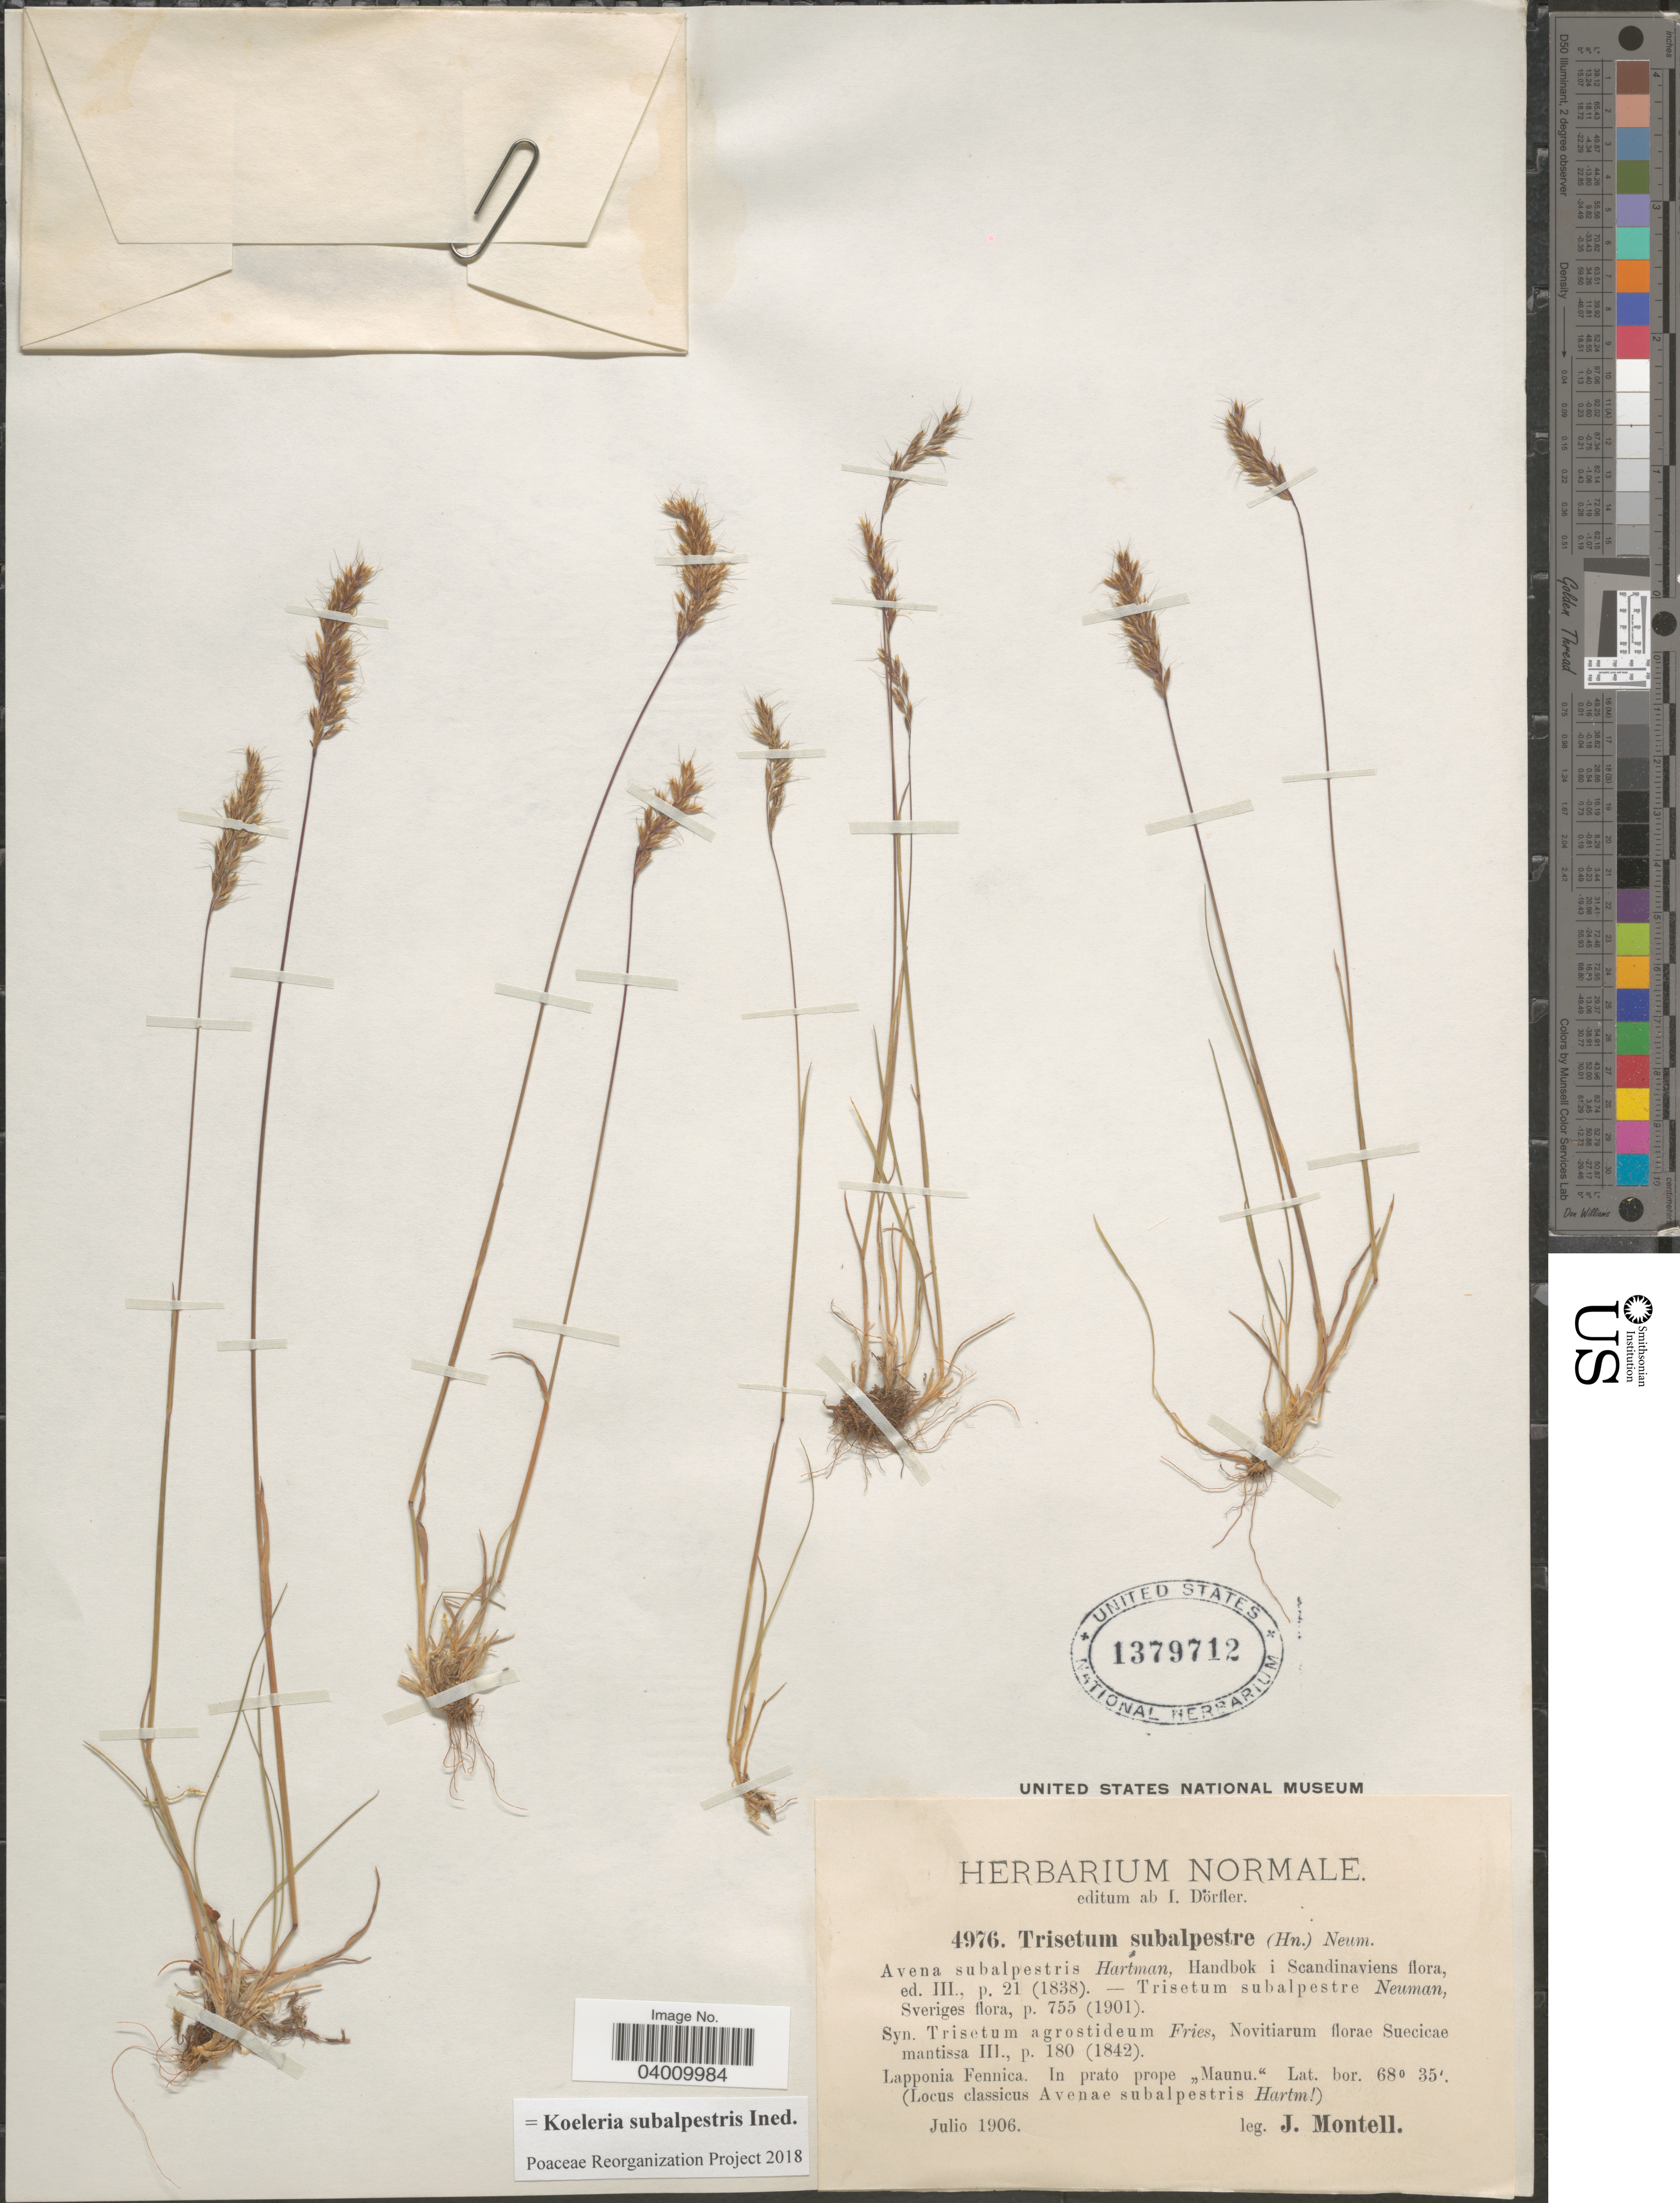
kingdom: Plantae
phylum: Tracheophyta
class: Liliopsida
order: Poales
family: Poaceae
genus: Koeleria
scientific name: Koeleria subalpestris ined.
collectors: J. Montell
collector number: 4976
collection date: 1906-07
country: Finland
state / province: Lappi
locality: Lapponia Fennica. In prato prope "Maunu." (Locus classicus Avenae subalpestris Hartm [illegible text])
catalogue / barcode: US 1379712